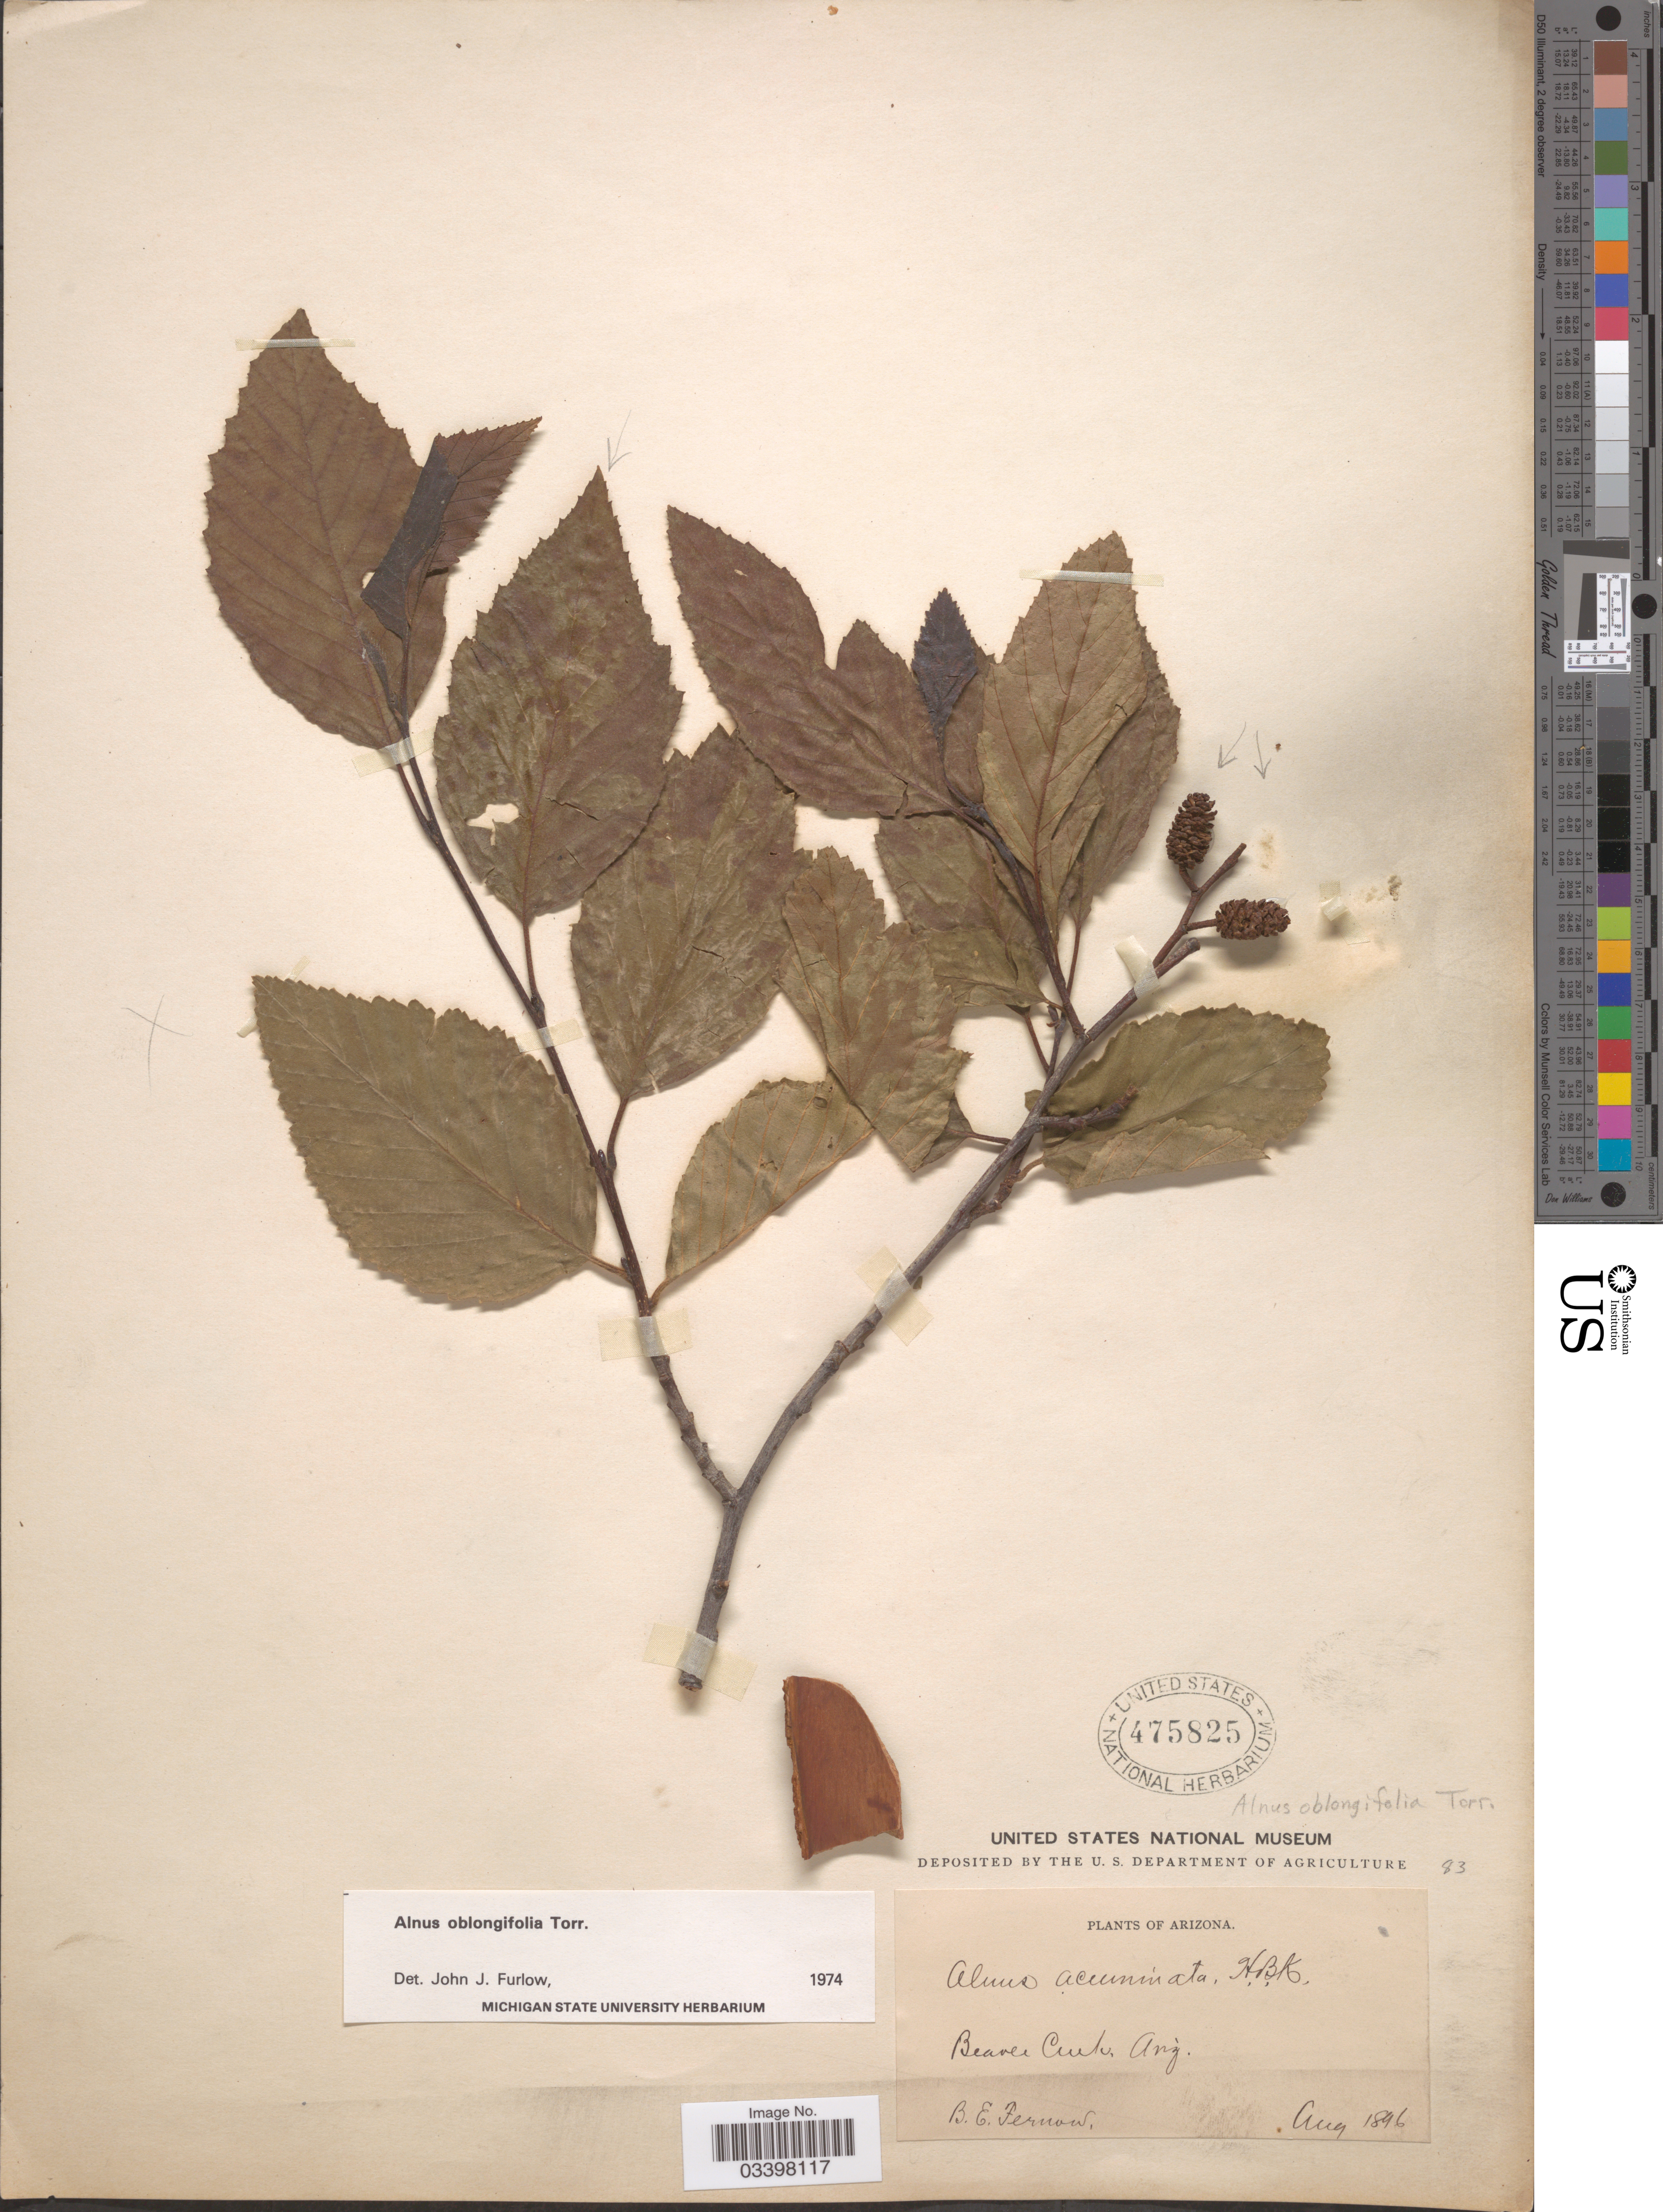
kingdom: Plantae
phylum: Tracheophyta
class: Magnoliopsida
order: Fagales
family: Betulaceae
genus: Alnus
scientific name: Alnus oblongifolia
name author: Torr. in Emory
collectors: B. Fernow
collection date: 1896-08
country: United States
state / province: Arizona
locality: Beaver Creek.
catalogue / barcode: US 475825